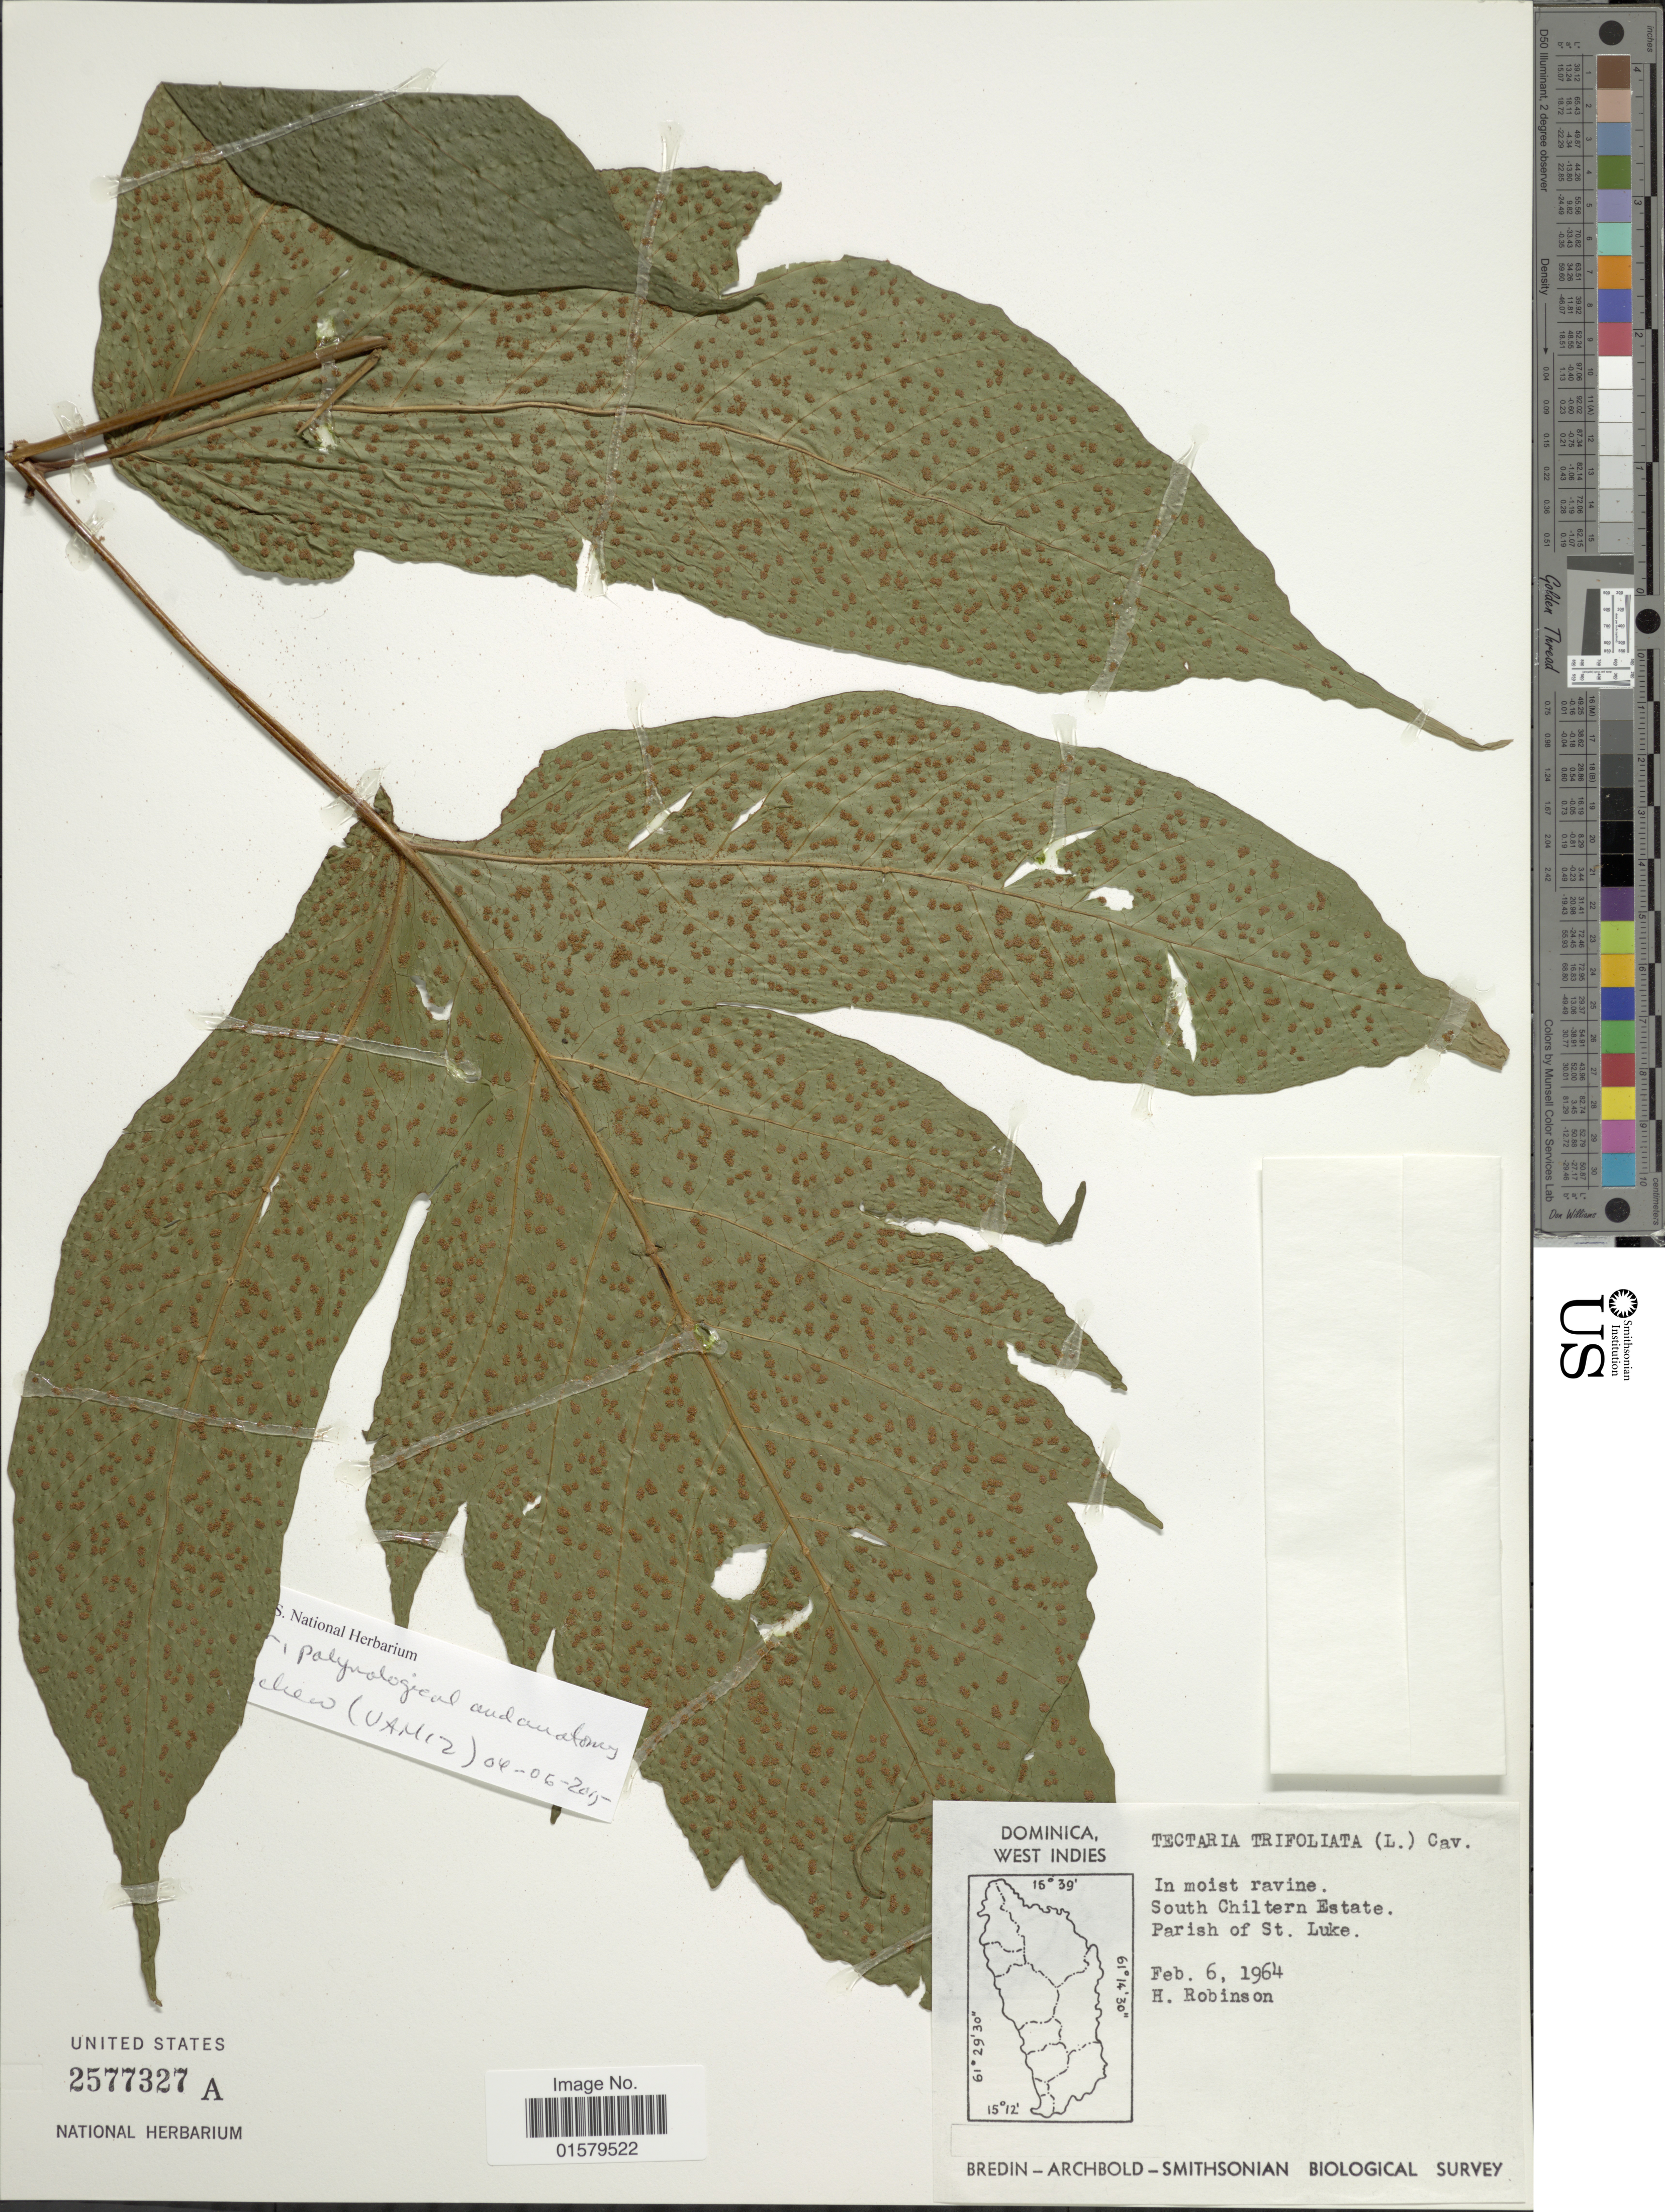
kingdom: Plantae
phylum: Tracheophyta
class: Polypodiopsida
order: Polypodiales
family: Tectariaceae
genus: Tectaria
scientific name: Tectaria trifoliata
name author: (L.) Cav.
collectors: H. Robinson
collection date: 1964-02-06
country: Dominica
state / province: St. Luke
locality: In moist ravine. South Chiltern Estate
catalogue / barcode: US 2577327A